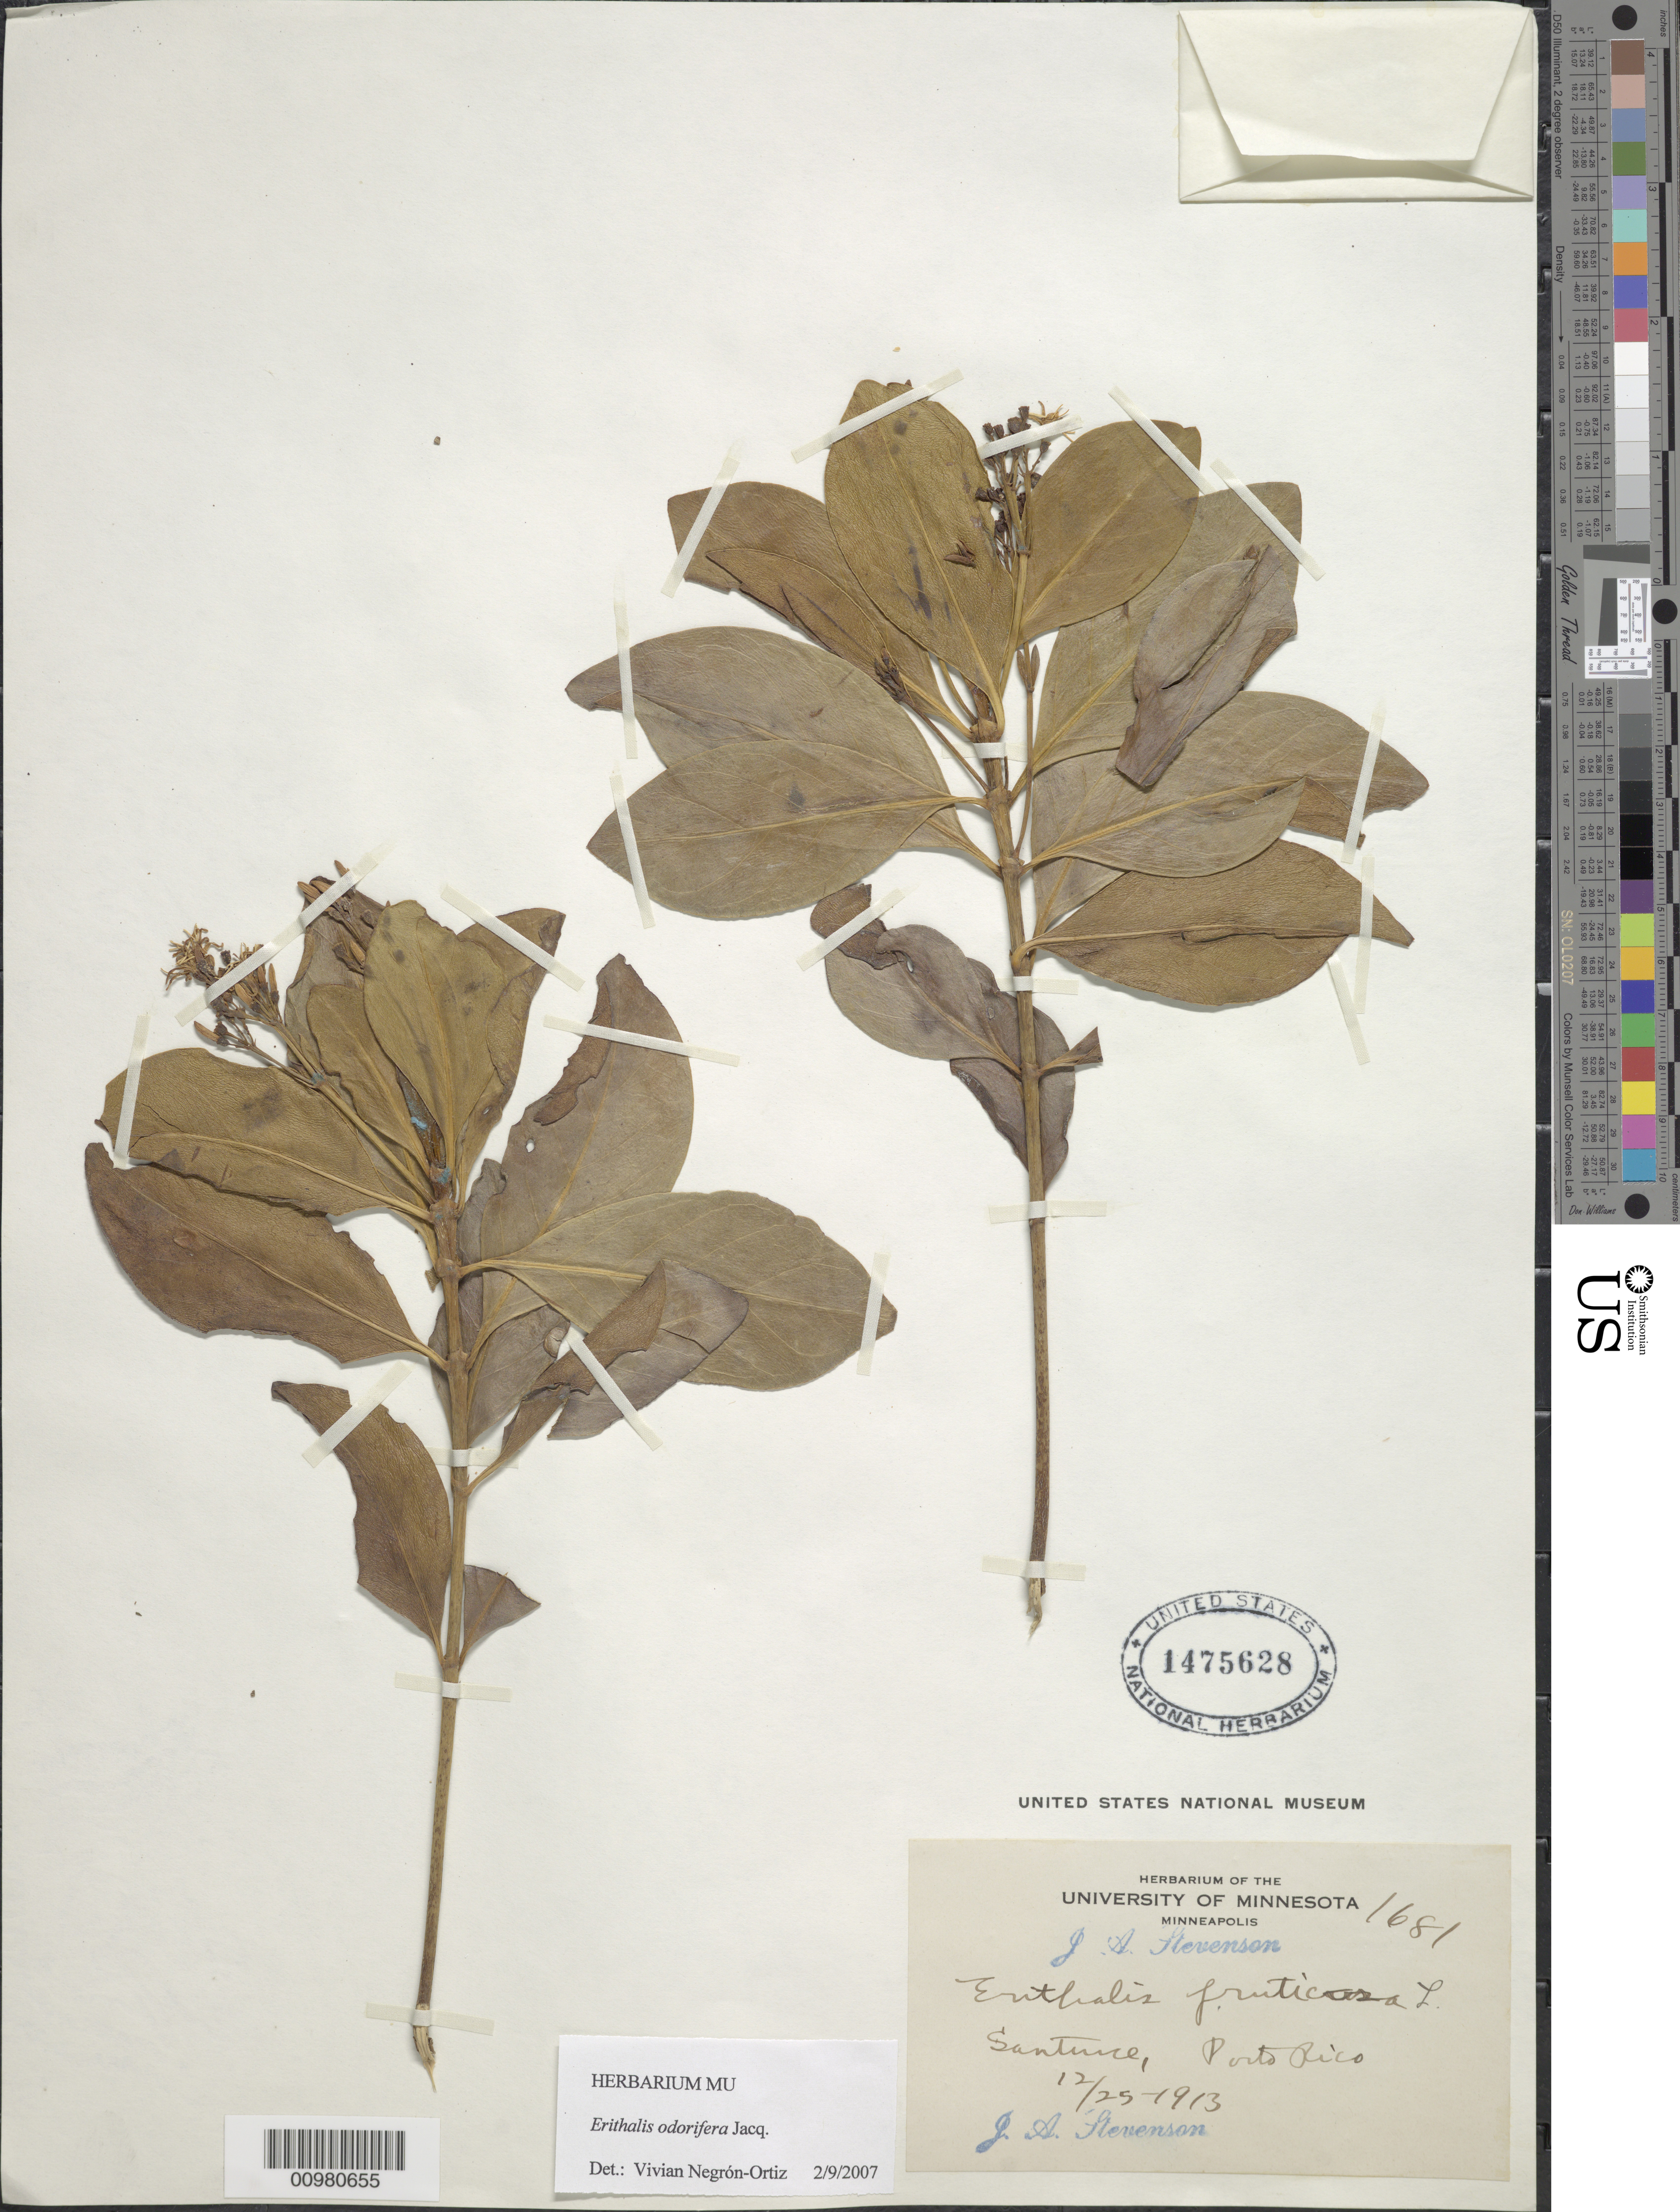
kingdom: Plantae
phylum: Tracheophyta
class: Magnoliopsida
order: Gentianales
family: Rubiaceae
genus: Erithalis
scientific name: Erithalis odorifera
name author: Jacq.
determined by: Negrón-Ortiz, V.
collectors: J. Stevenson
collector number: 1681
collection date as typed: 25 Dec 1913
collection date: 1913-12-25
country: Puerto Rico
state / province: San Juan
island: Puerto Rico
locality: Santurce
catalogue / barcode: US 1475628